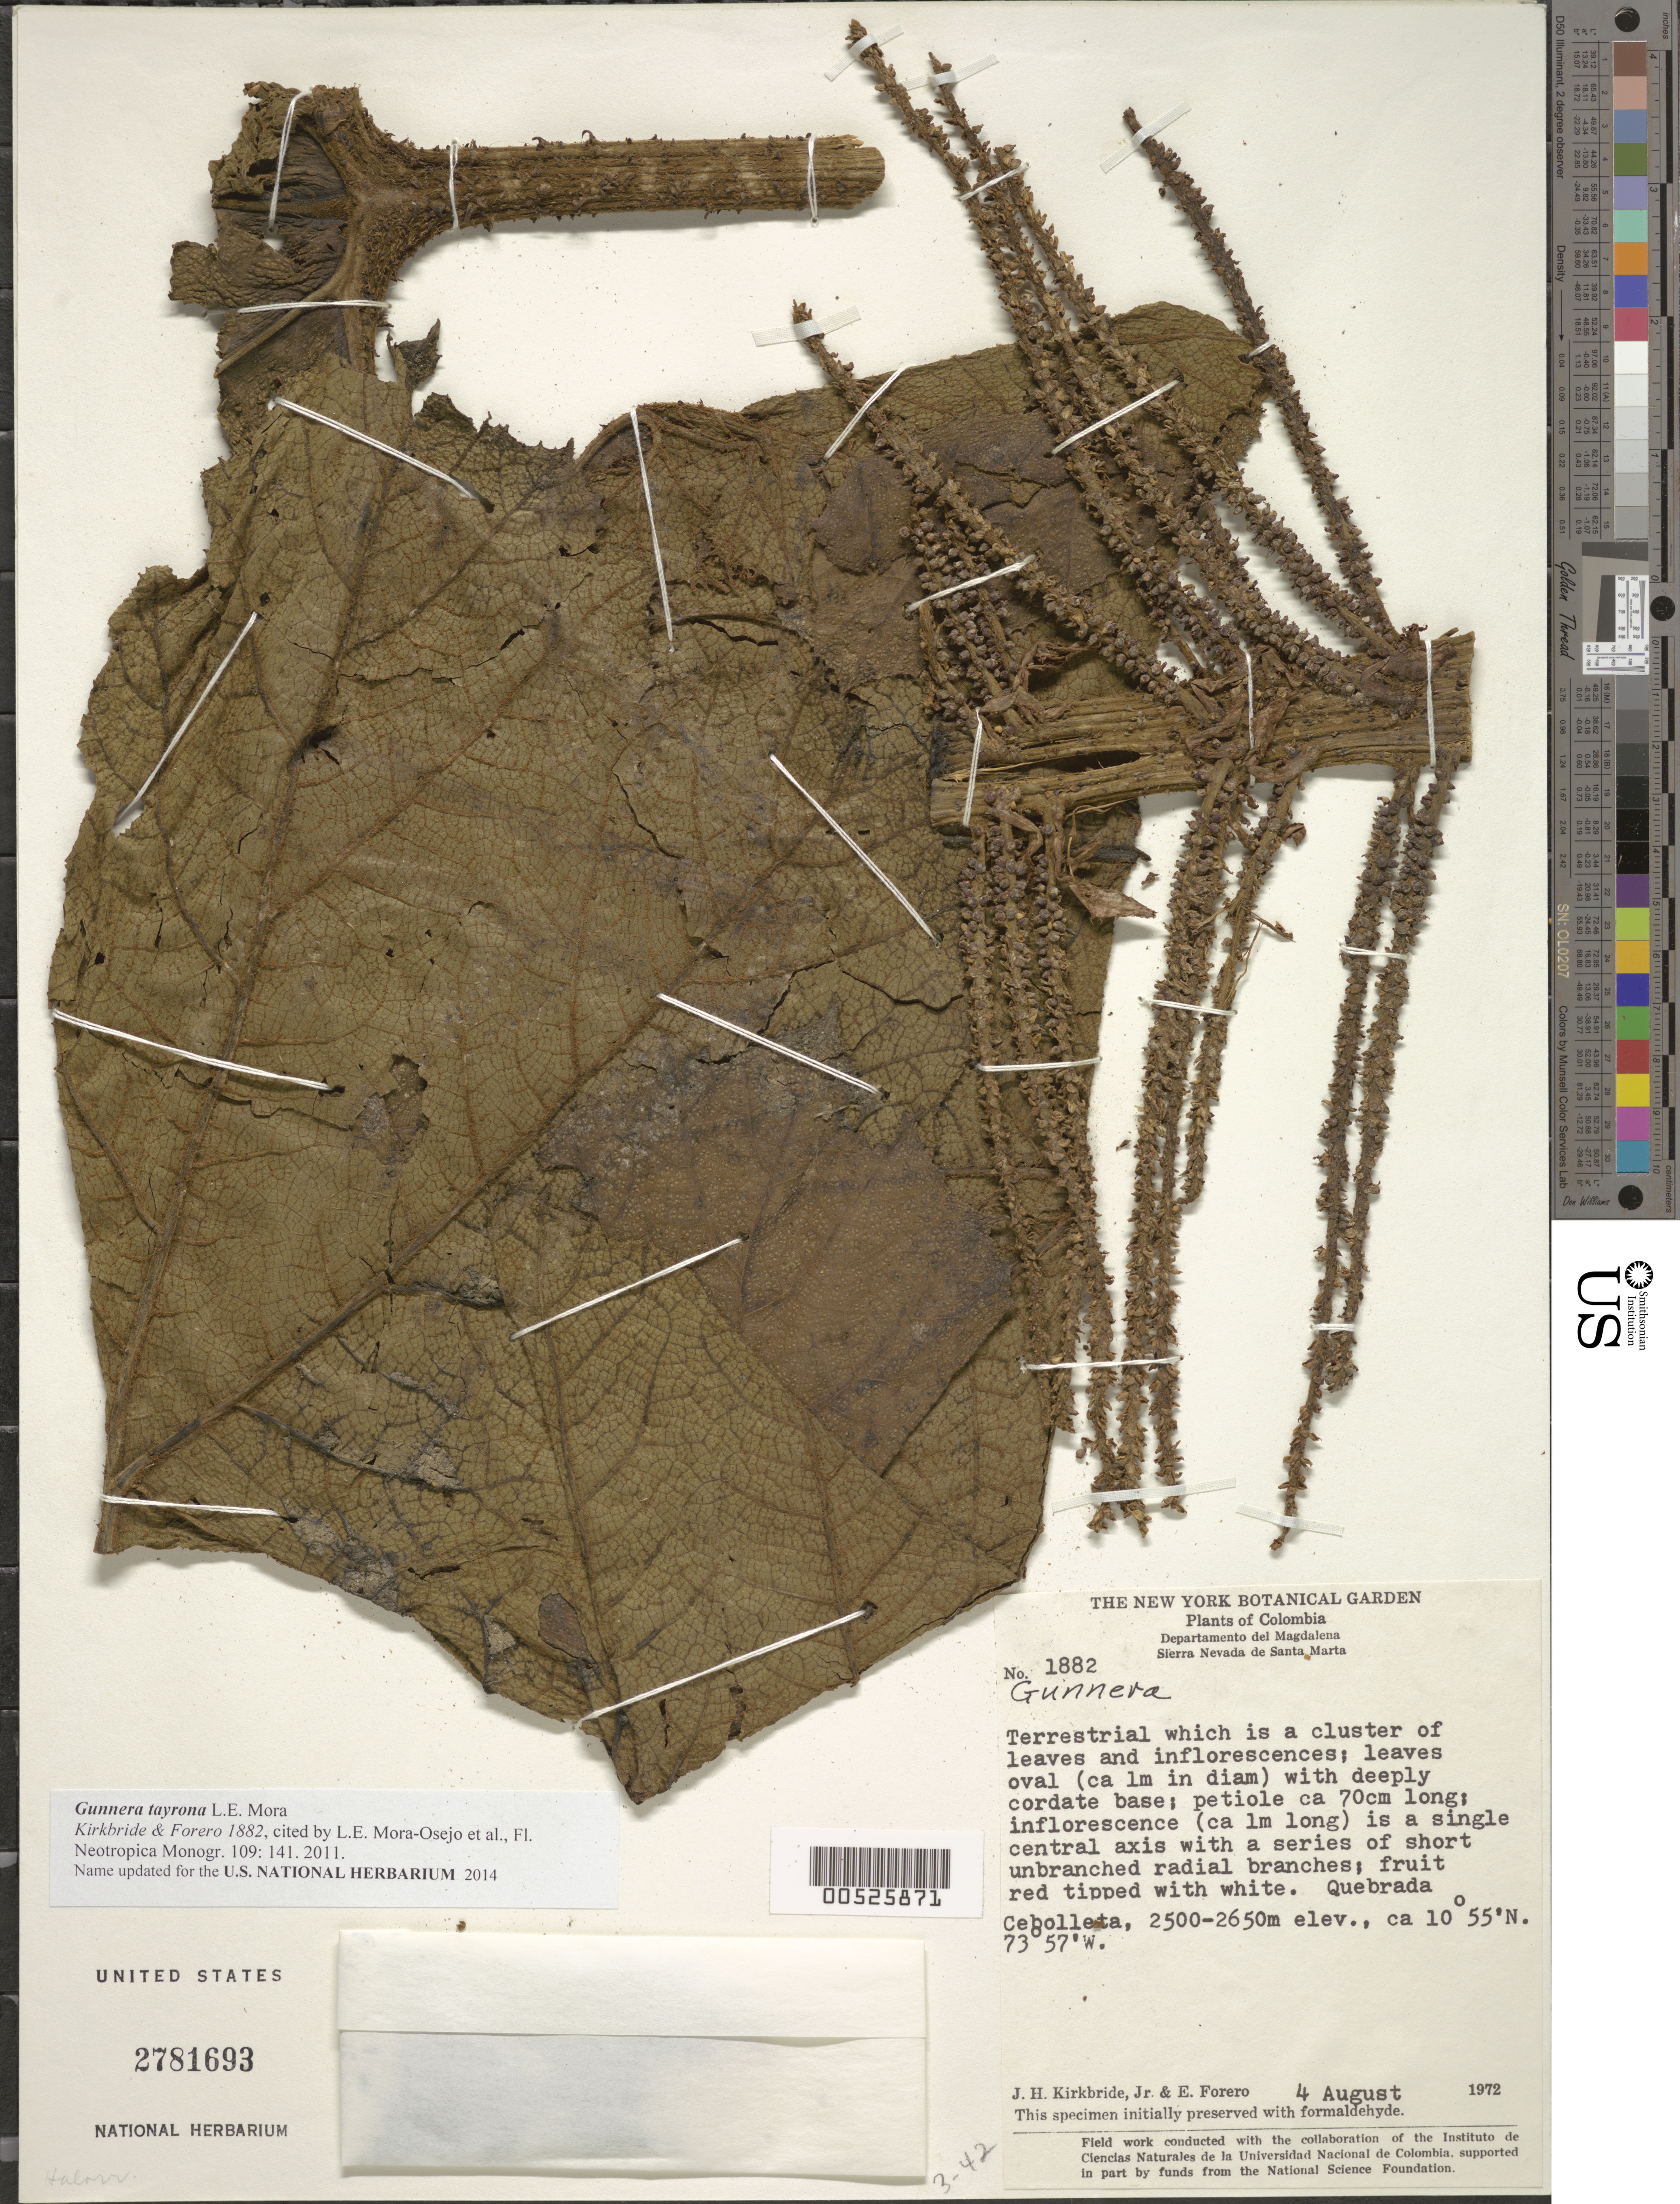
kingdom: Plantae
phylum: Tracheophyta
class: Magnoliopsida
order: Gunnerales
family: Gunneraceae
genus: Gunnera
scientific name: Gunnera tayrona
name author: L.E. Mora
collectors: J. H. Kirkbride & E. Forero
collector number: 1882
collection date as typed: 04 Aug 1972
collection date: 1972-08-04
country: Colombia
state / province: Magdalena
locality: Sierra Nevada de Santa Maria. Quebrada Cebolleta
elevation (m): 2500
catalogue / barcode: US 2781693